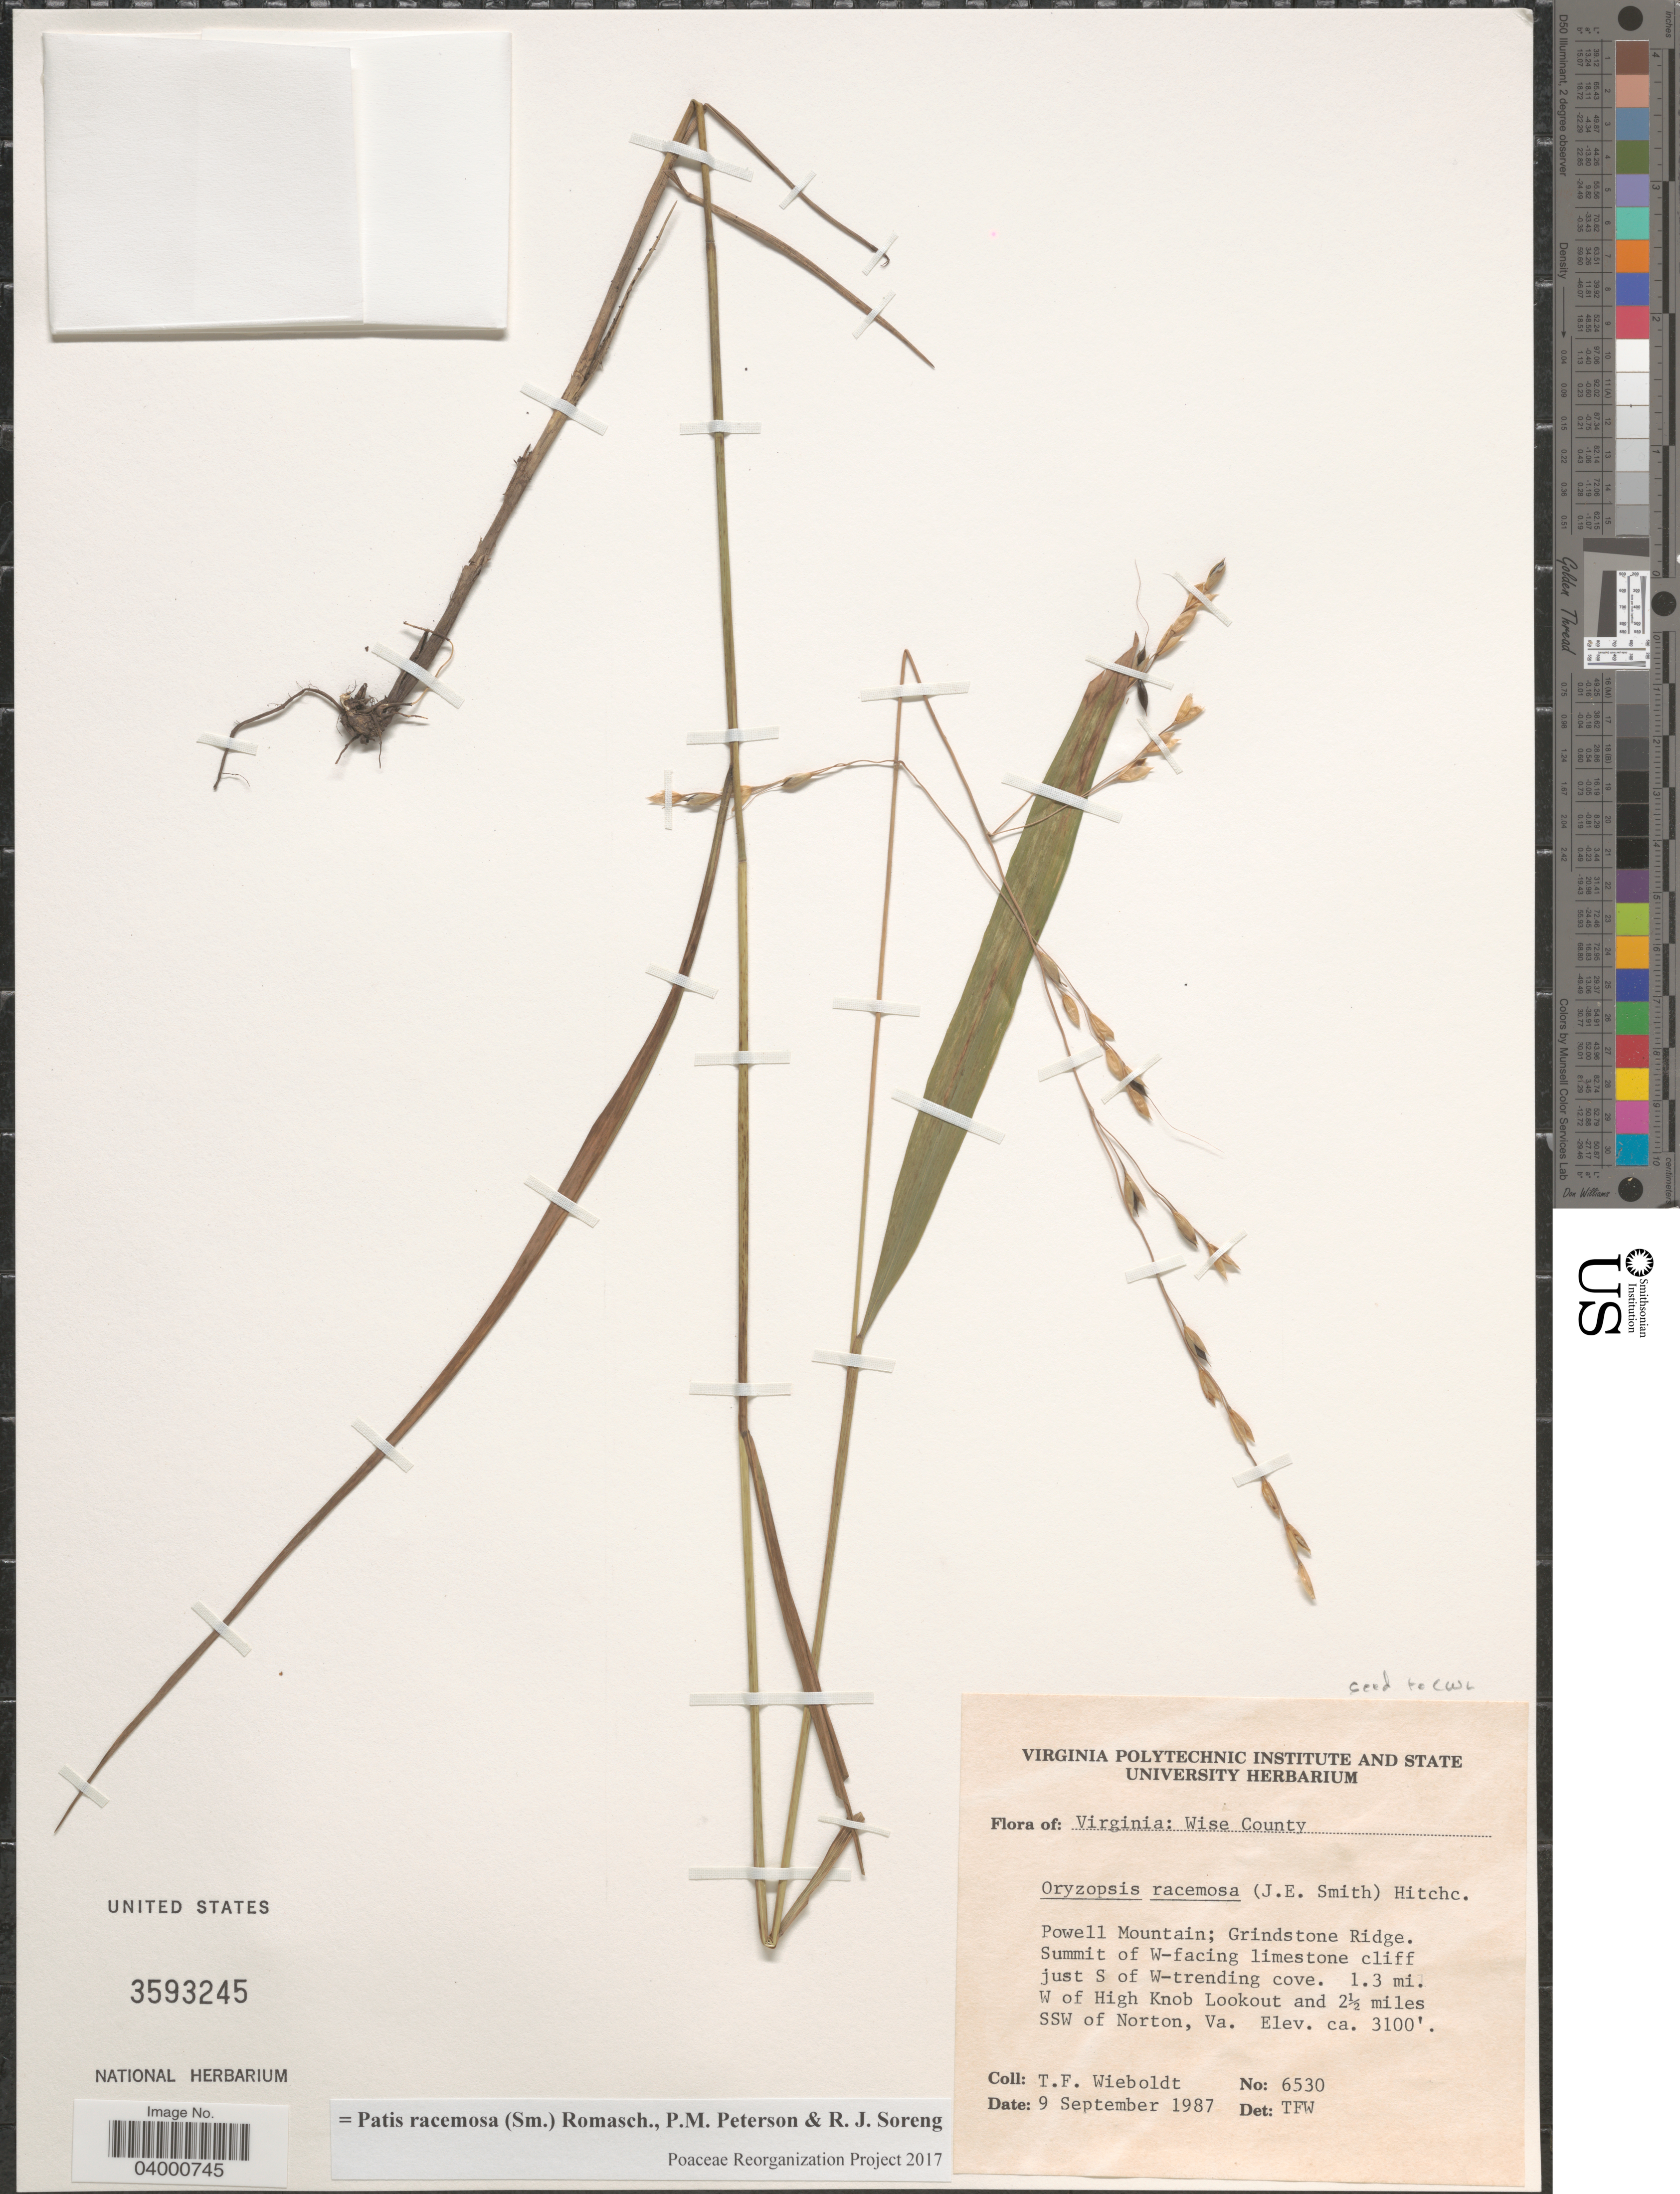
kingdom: Plantae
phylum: Tracheophyta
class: Liliopsida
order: Poales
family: Poaceae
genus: Patis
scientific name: Patis racemosa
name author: (Sm.) Romasch. et al.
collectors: T. Wieboldt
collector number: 6530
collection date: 1987-09-09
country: United States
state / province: Virginia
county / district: Wise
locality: Wise County. Powell Mountain; Grindstone Ridge. Summit of W-facing limestone cliff just S of W-trending cove. 1.3 mi. W of High Knob Lookout and 2½ miles SSW of Norton.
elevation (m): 945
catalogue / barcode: US 3593245